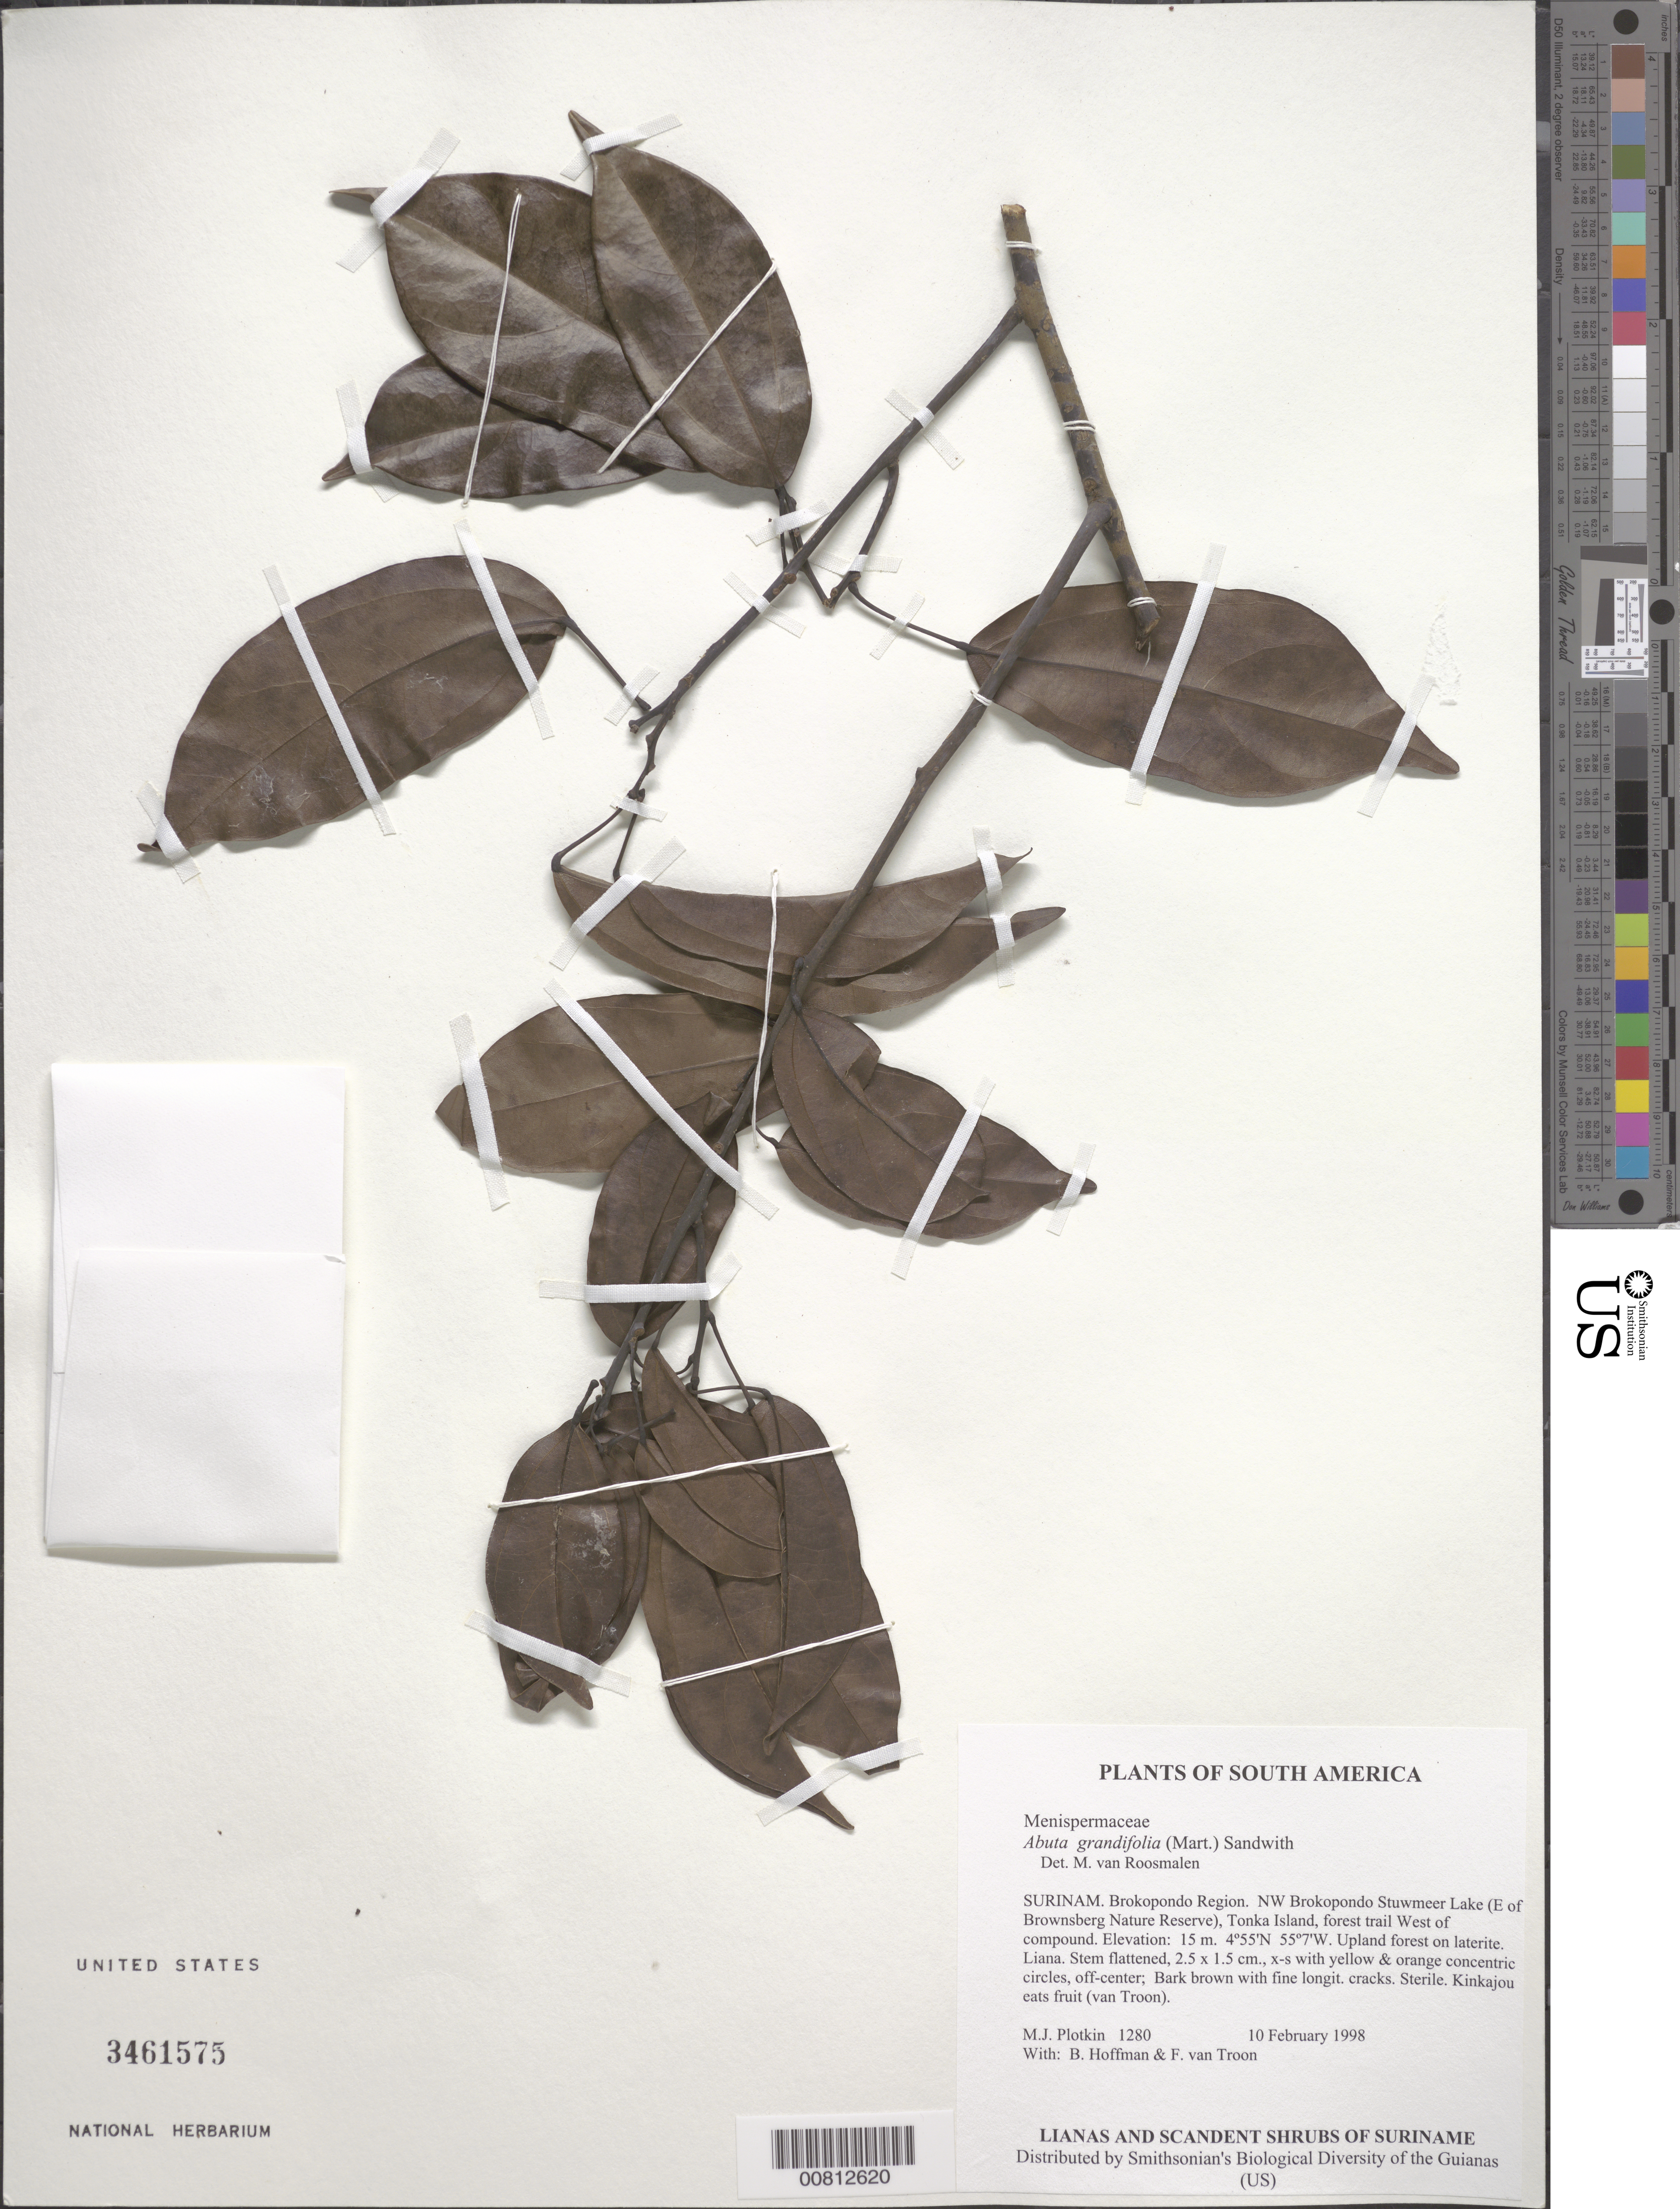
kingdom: Plantae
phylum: Tracheophyta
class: Magnoliopsida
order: Ranunculales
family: Menispermaceae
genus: Abuta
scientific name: Abuta grandifolia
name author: (Mart.) Sandwith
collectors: M. Plotkin, B. Hoffman & F. Van Troon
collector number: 1280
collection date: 1998-02-10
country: Suriname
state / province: Brokopondo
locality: Brokopondo Region. NW Brokopondo Stuwmeer Lake (E of Brownsberg Nature Reserve), Tonka Island, forest trail West of compound.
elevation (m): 15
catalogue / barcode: US 3461575